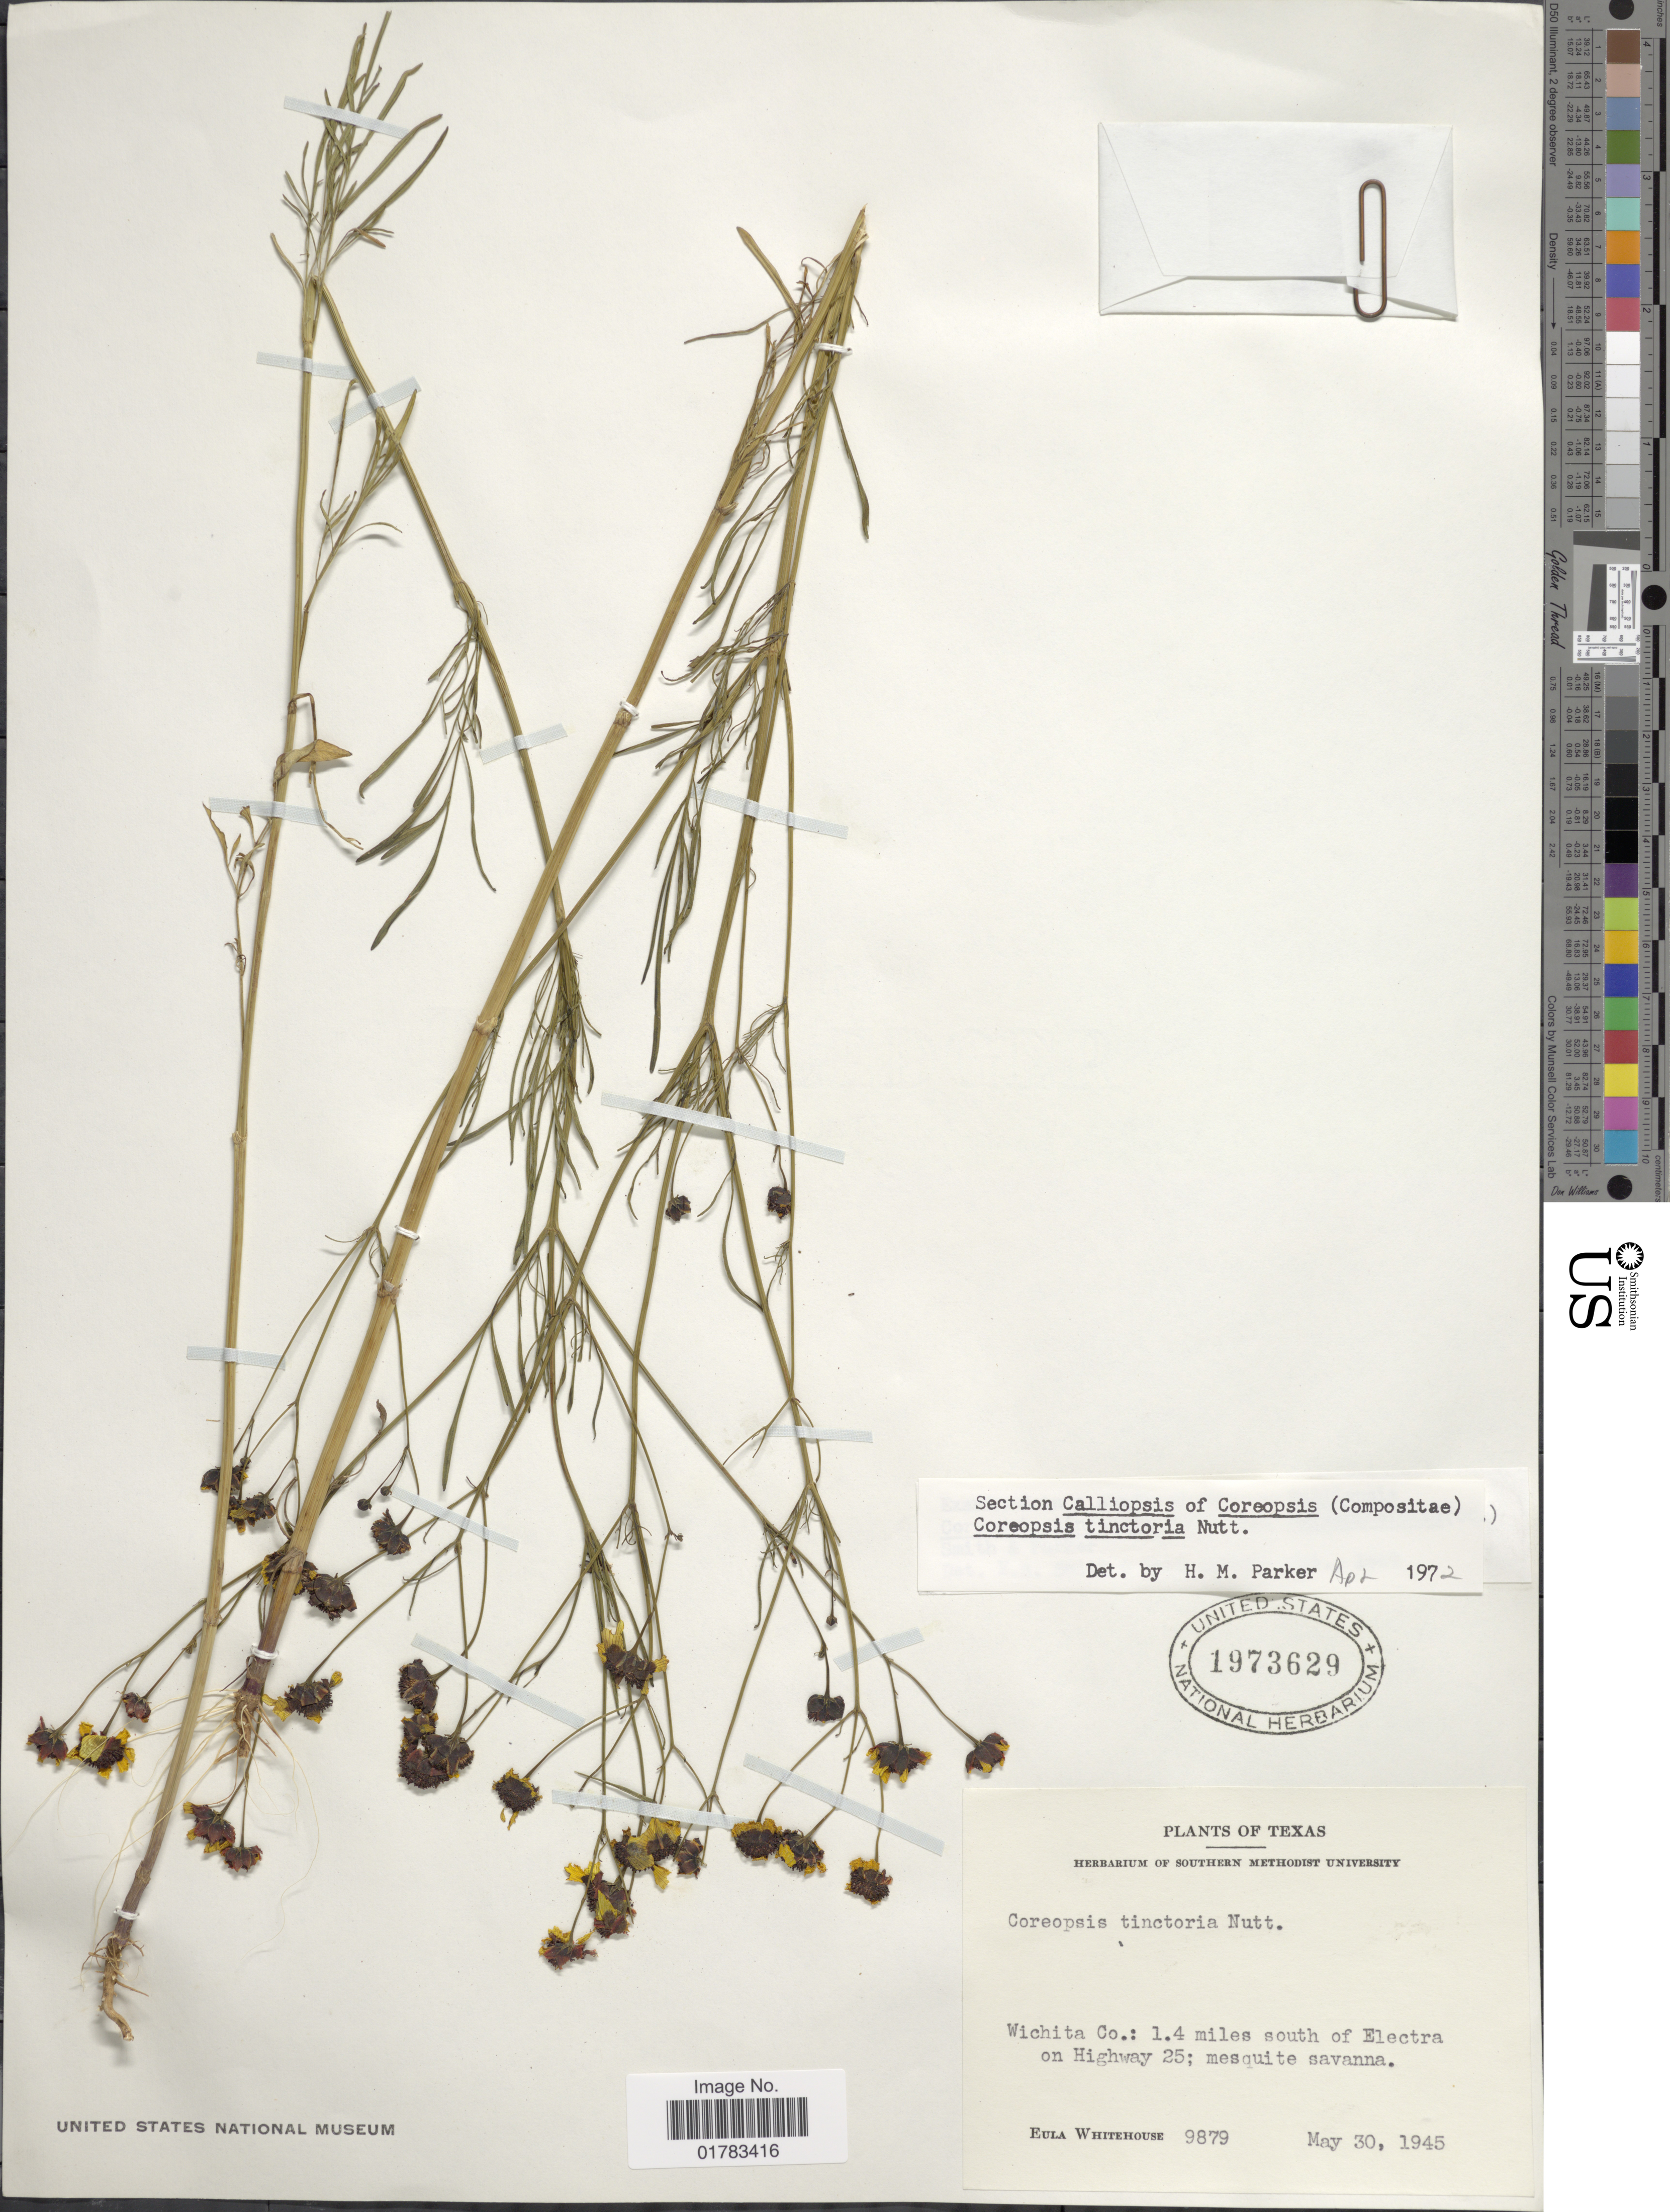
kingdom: Plantae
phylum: Tracheophyta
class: Magnoliopsida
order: Asterales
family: Asteraceae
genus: Coreopsis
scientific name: Coreopsis tinctoria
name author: Nutt.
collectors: E. Whitehouse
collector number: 9879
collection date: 1945-05-30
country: United States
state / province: Texas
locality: Wichita Co.: 1.4 miles south of Electra on Highway 25; mesquite savanna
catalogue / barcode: US 1973629